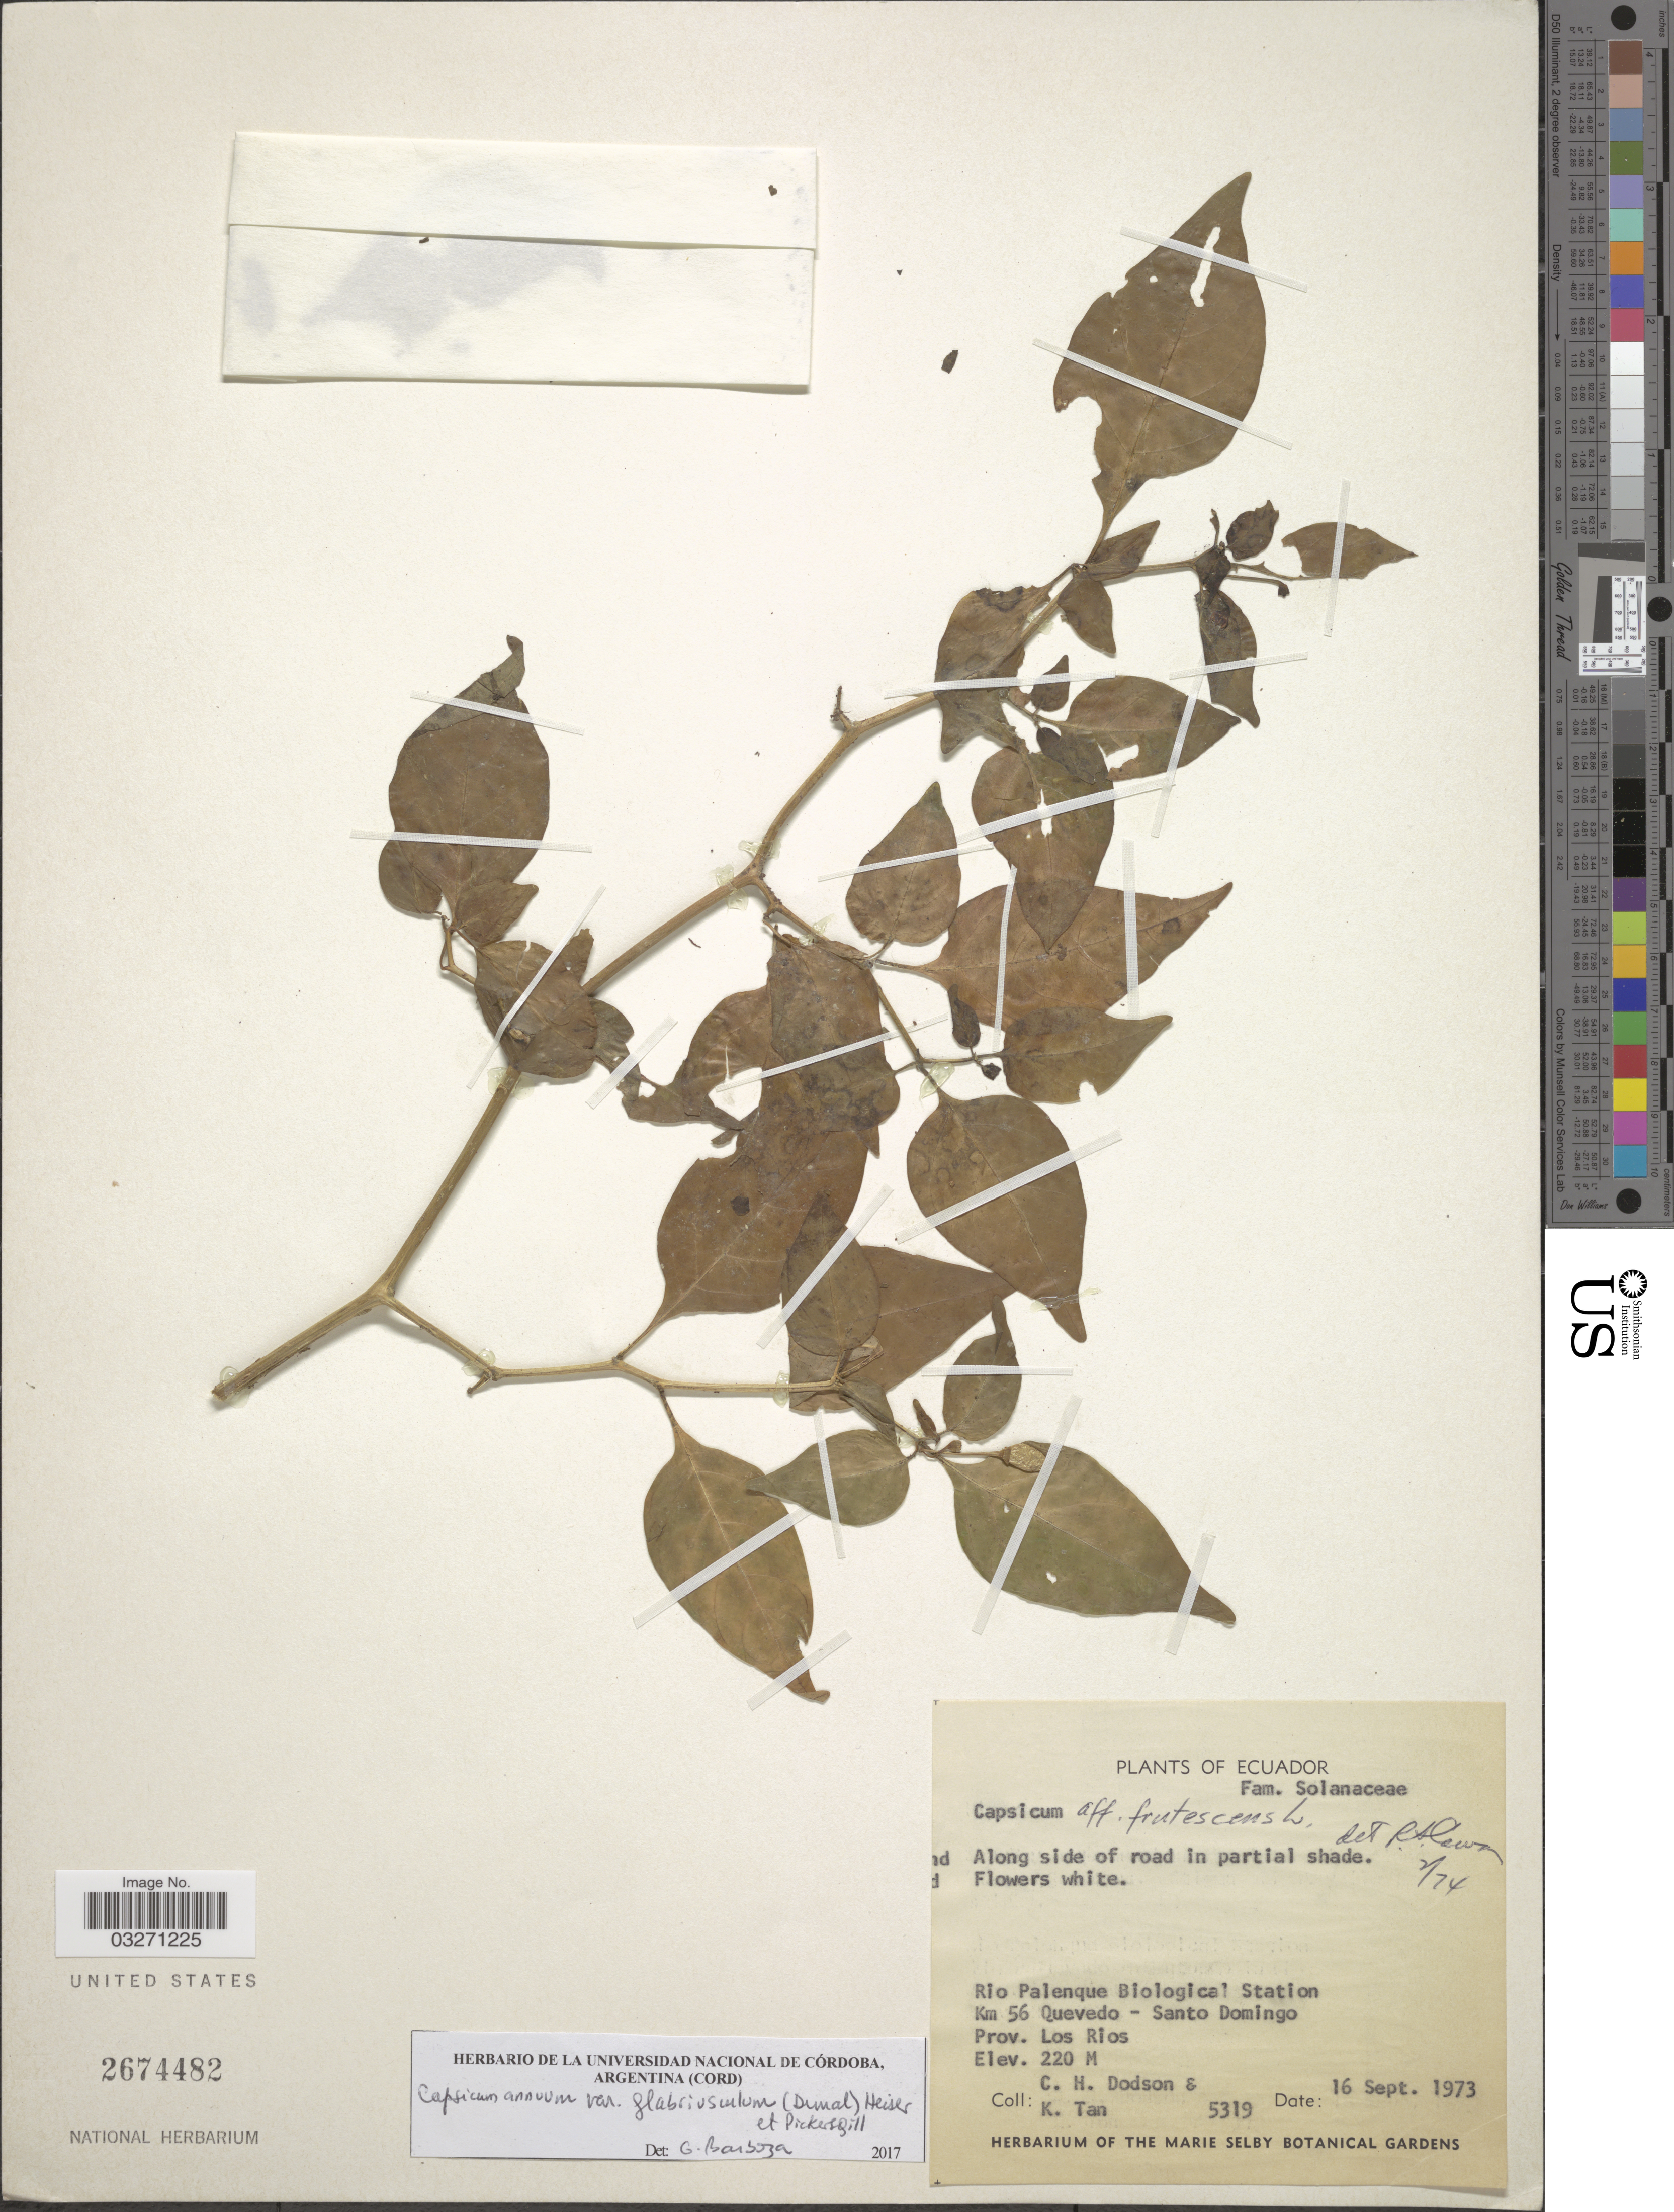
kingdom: Plantae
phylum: Tracheophyta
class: Magnoliopsida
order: Solanales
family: Solanaceae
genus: Capsicum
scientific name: Capsicum annuum var. glabriusculum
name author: (Dunal) Heiser & Pickersgill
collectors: C. H. Dodson & K. Tan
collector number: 5319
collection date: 1973-09-16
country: Ecuador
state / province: Los Ríos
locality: Rio Palenque Biological Station Km 56 Quevedo - Santo Domingo.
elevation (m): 220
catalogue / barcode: US 2674482